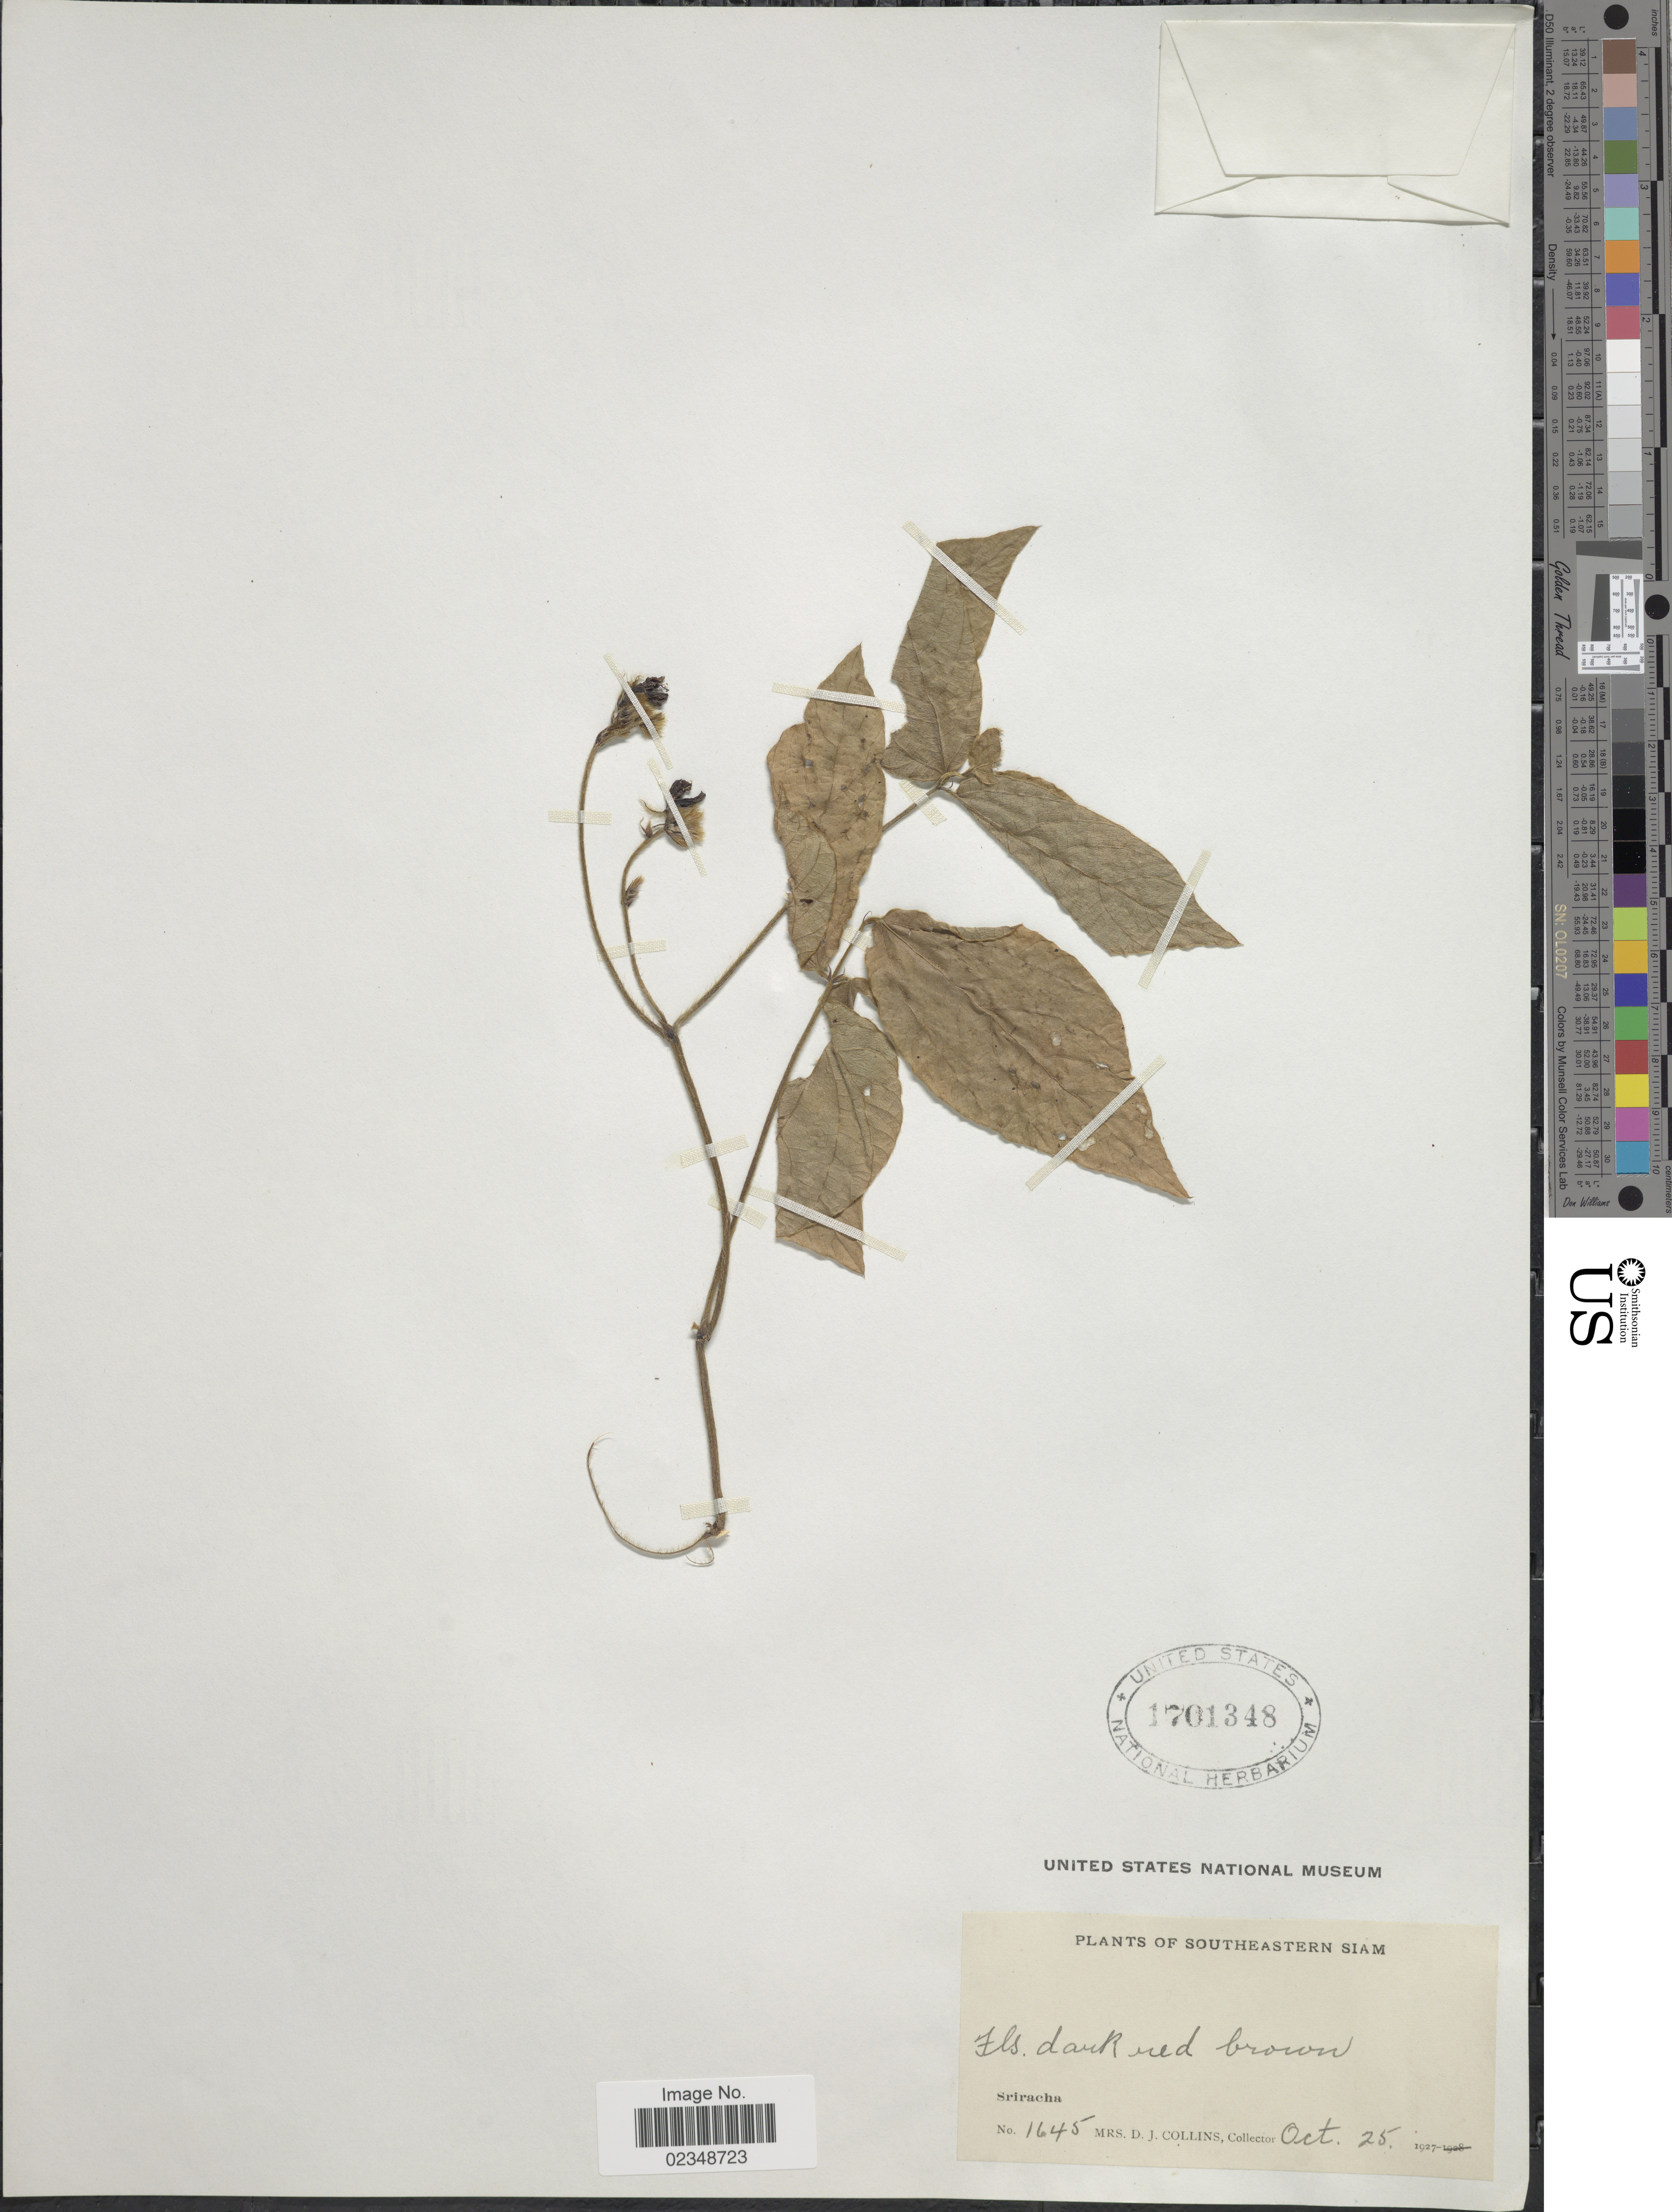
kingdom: Plantae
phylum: Tracheophyta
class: Magnoliopsida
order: Fabales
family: Fabaceae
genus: Rhynchosia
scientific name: Rhynchosia sp.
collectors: Mrs. D. J. Collins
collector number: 1645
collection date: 1927-10-25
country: Thailand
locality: Southeastern Siam, Sriracha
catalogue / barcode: US 1701348